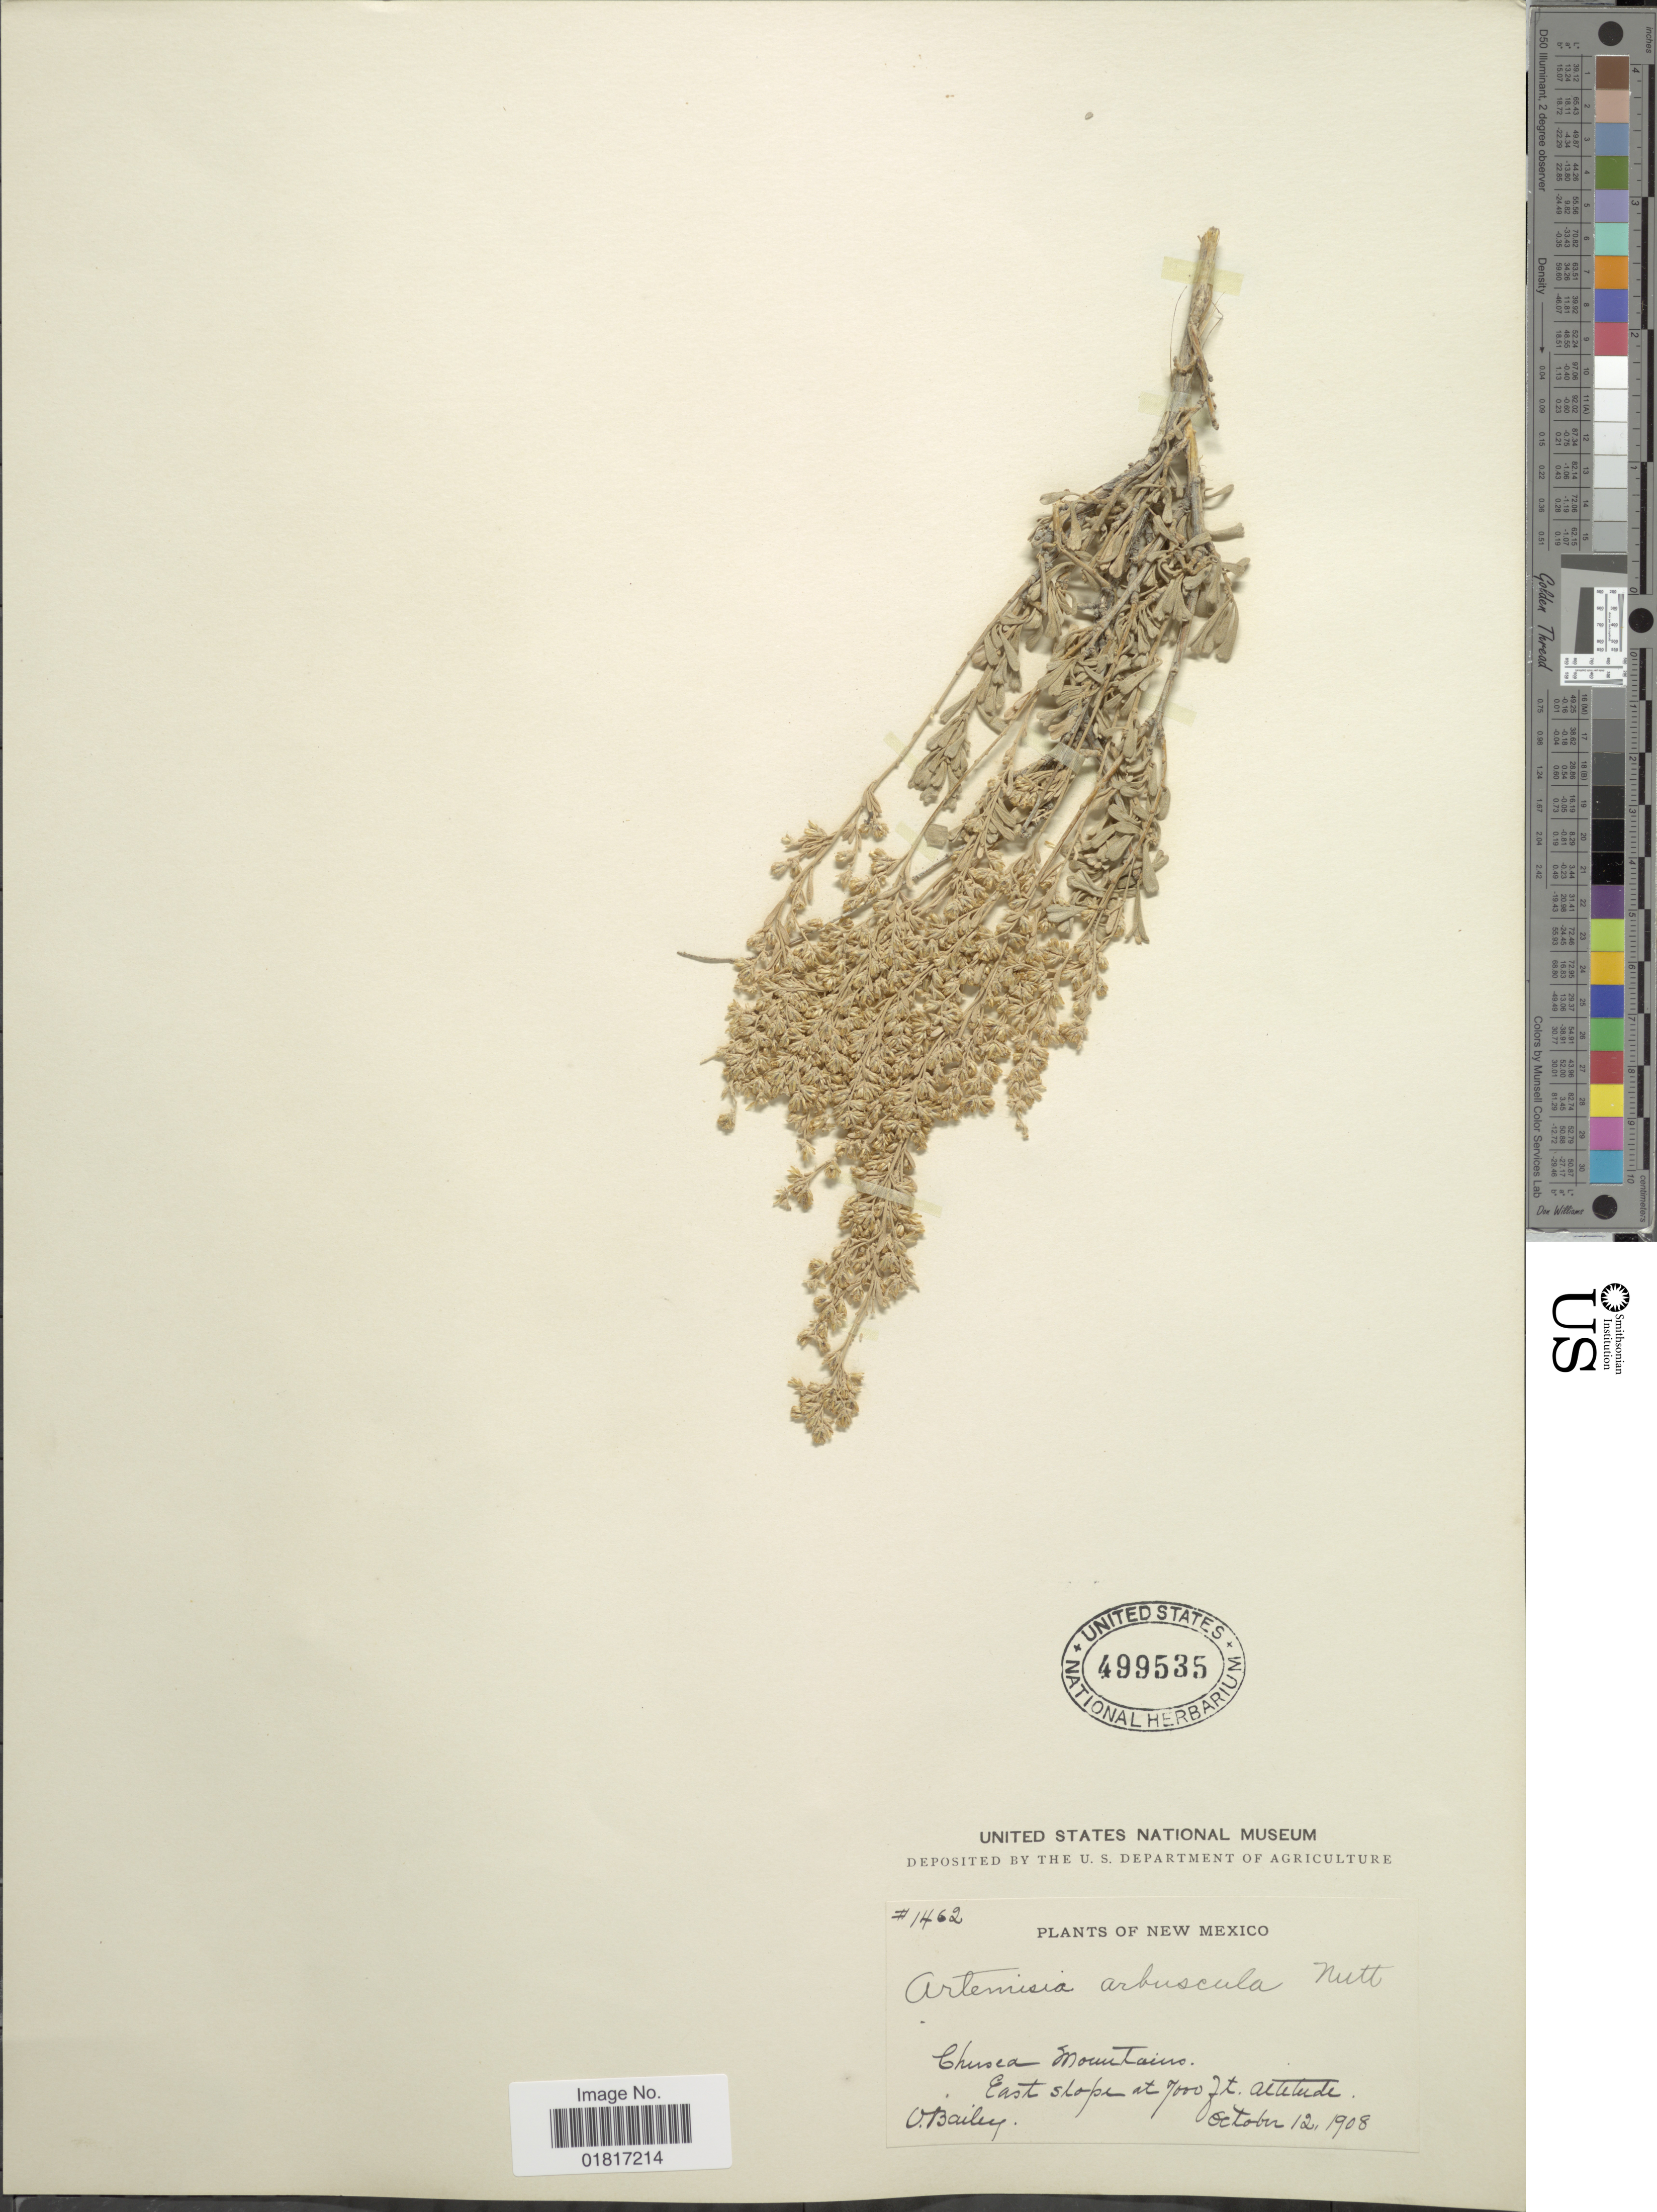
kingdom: Plantae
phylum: Tracheophyta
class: Magnoliopsida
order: Asterales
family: Asteraceae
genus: Artemisia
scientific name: Artemisia tridentata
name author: Nutt.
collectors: O. Bailey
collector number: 1462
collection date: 1908-10-12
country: United States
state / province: New Mexico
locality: Chusea Mountains, east slope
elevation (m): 2134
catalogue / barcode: US 499535